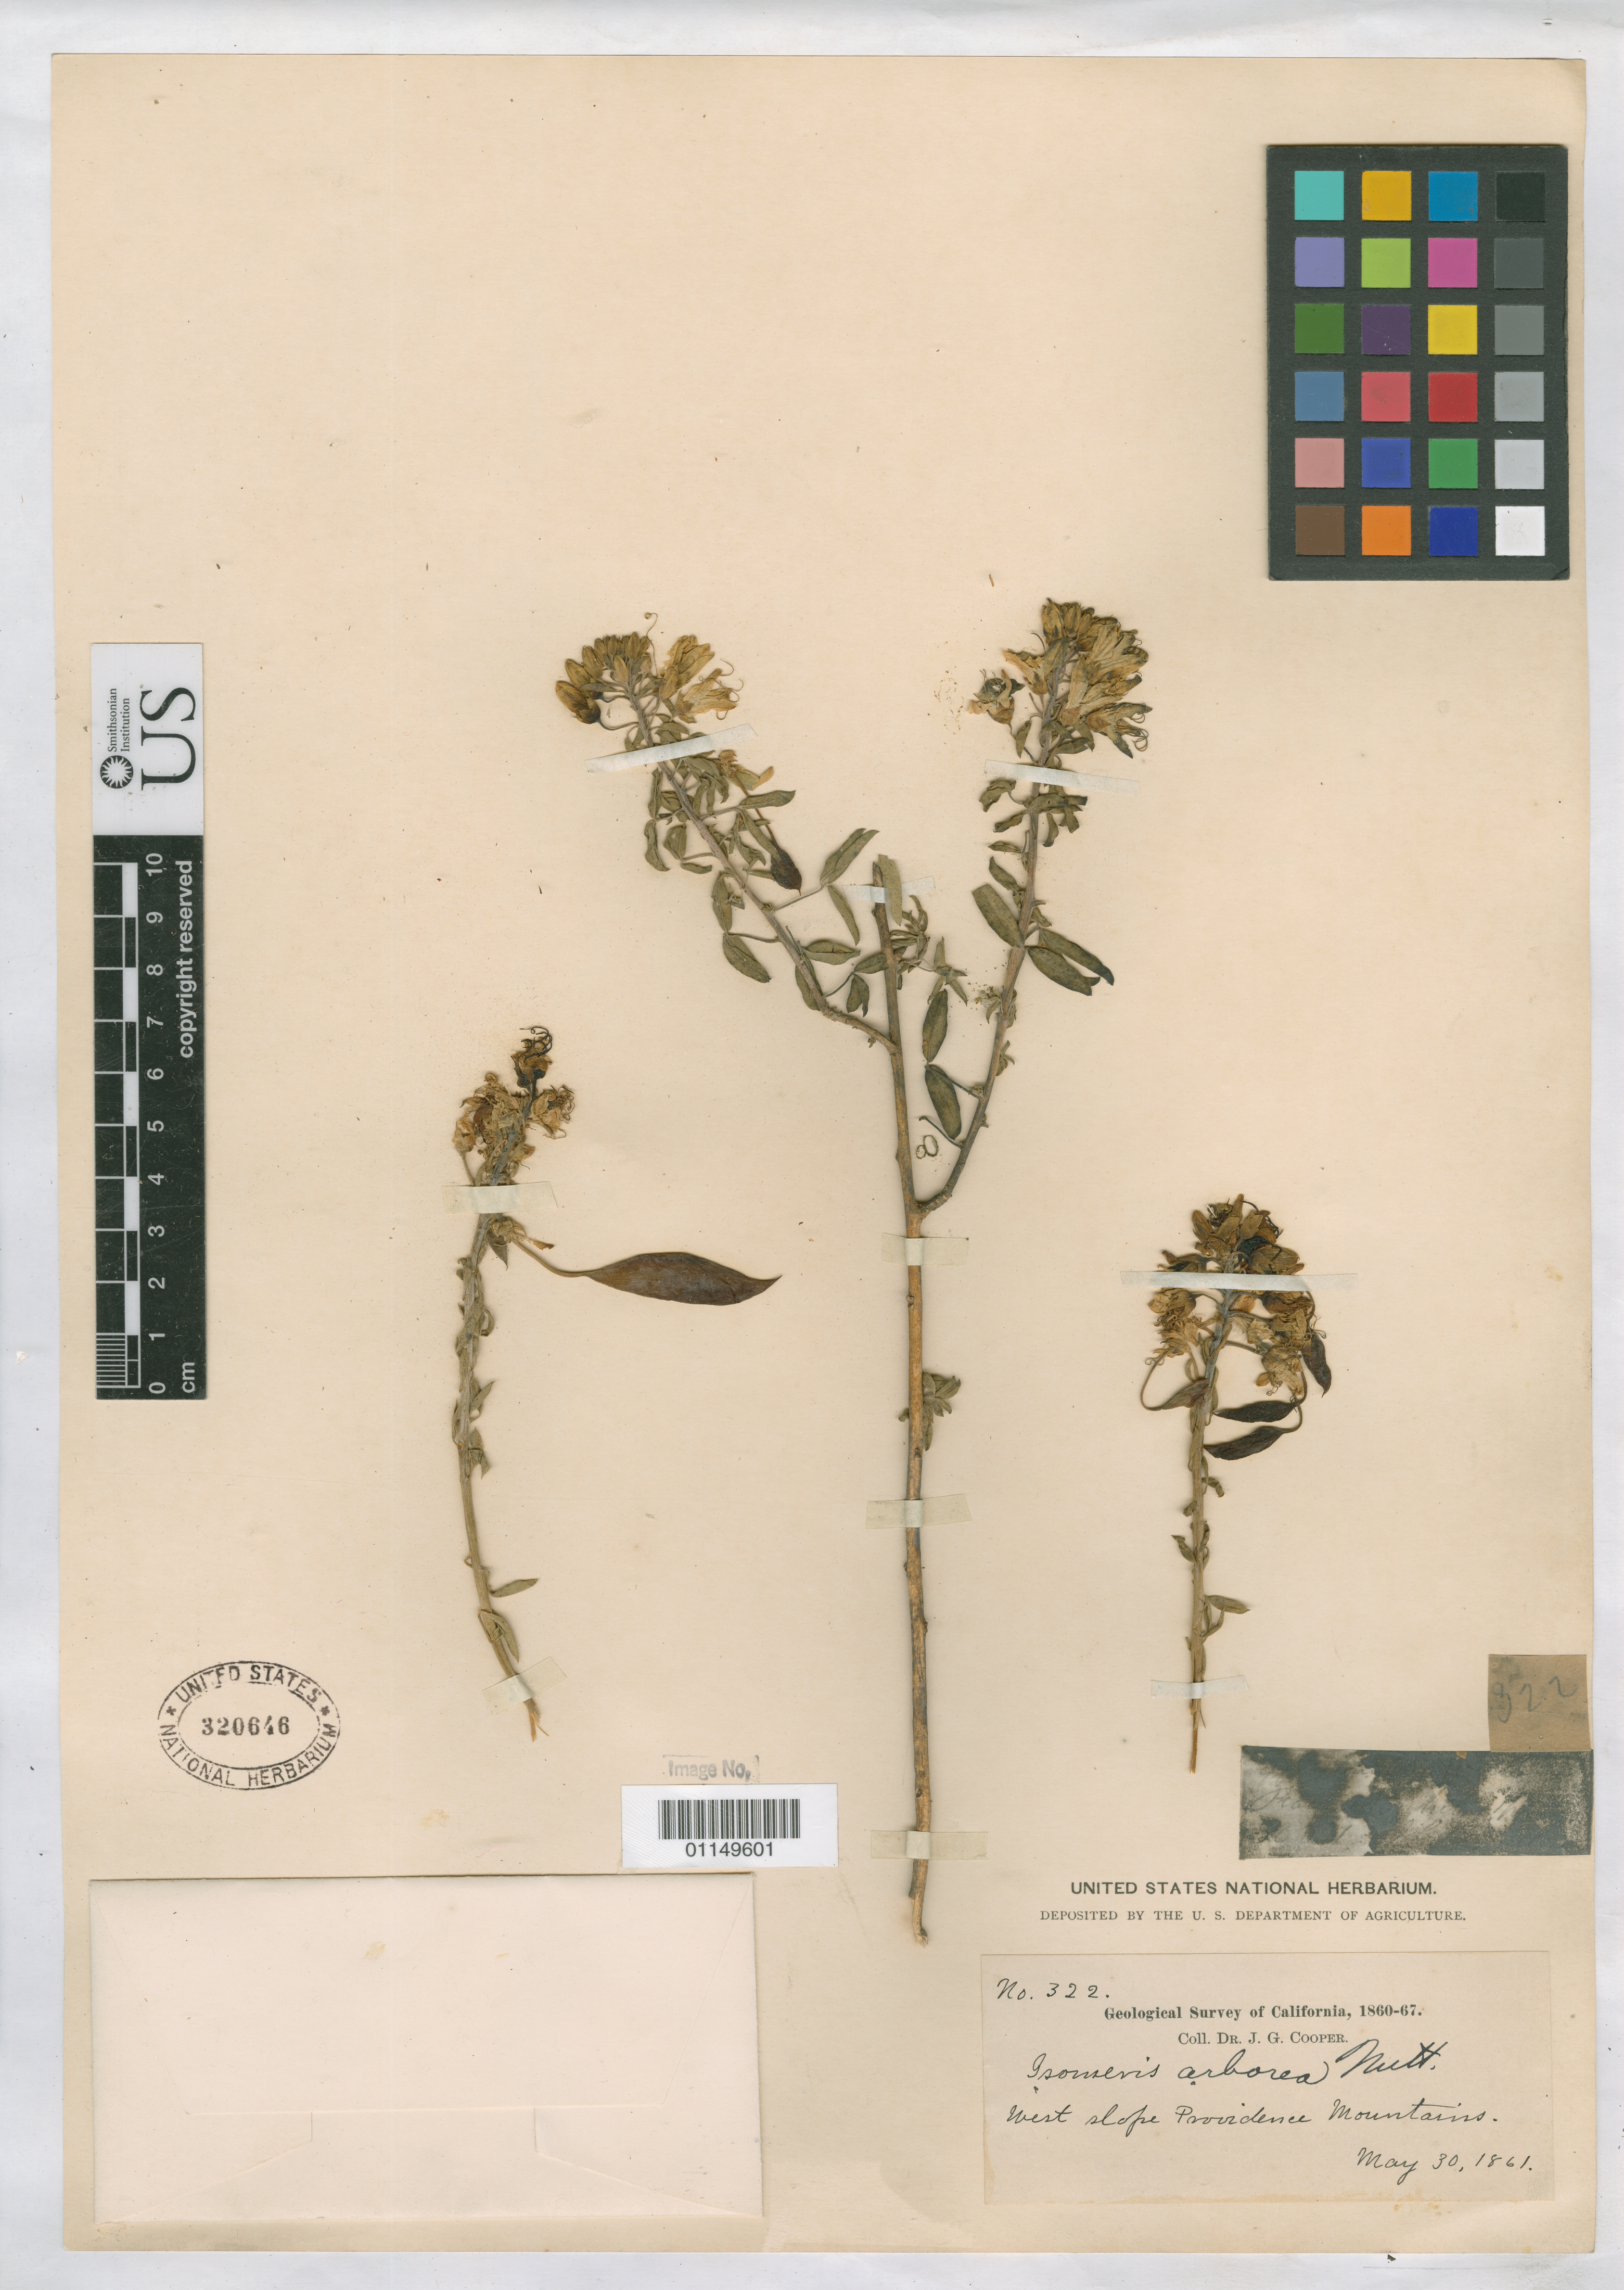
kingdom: Plantae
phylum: Tracheophyta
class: Magnoliopsida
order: Brassicales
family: Cleomaceae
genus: Cleomella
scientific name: Cleomella arborea var. angustata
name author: (Parish) Roalson & J.C. Hall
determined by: Strong, Mark T., (BOT), Smithsonian Institution - National Museum of Natural History (UNITED STATES)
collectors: J. G. Cooper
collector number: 322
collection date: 1861-05-30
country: United States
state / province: California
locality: West slope Providence Mountains.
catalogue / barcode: US 320646